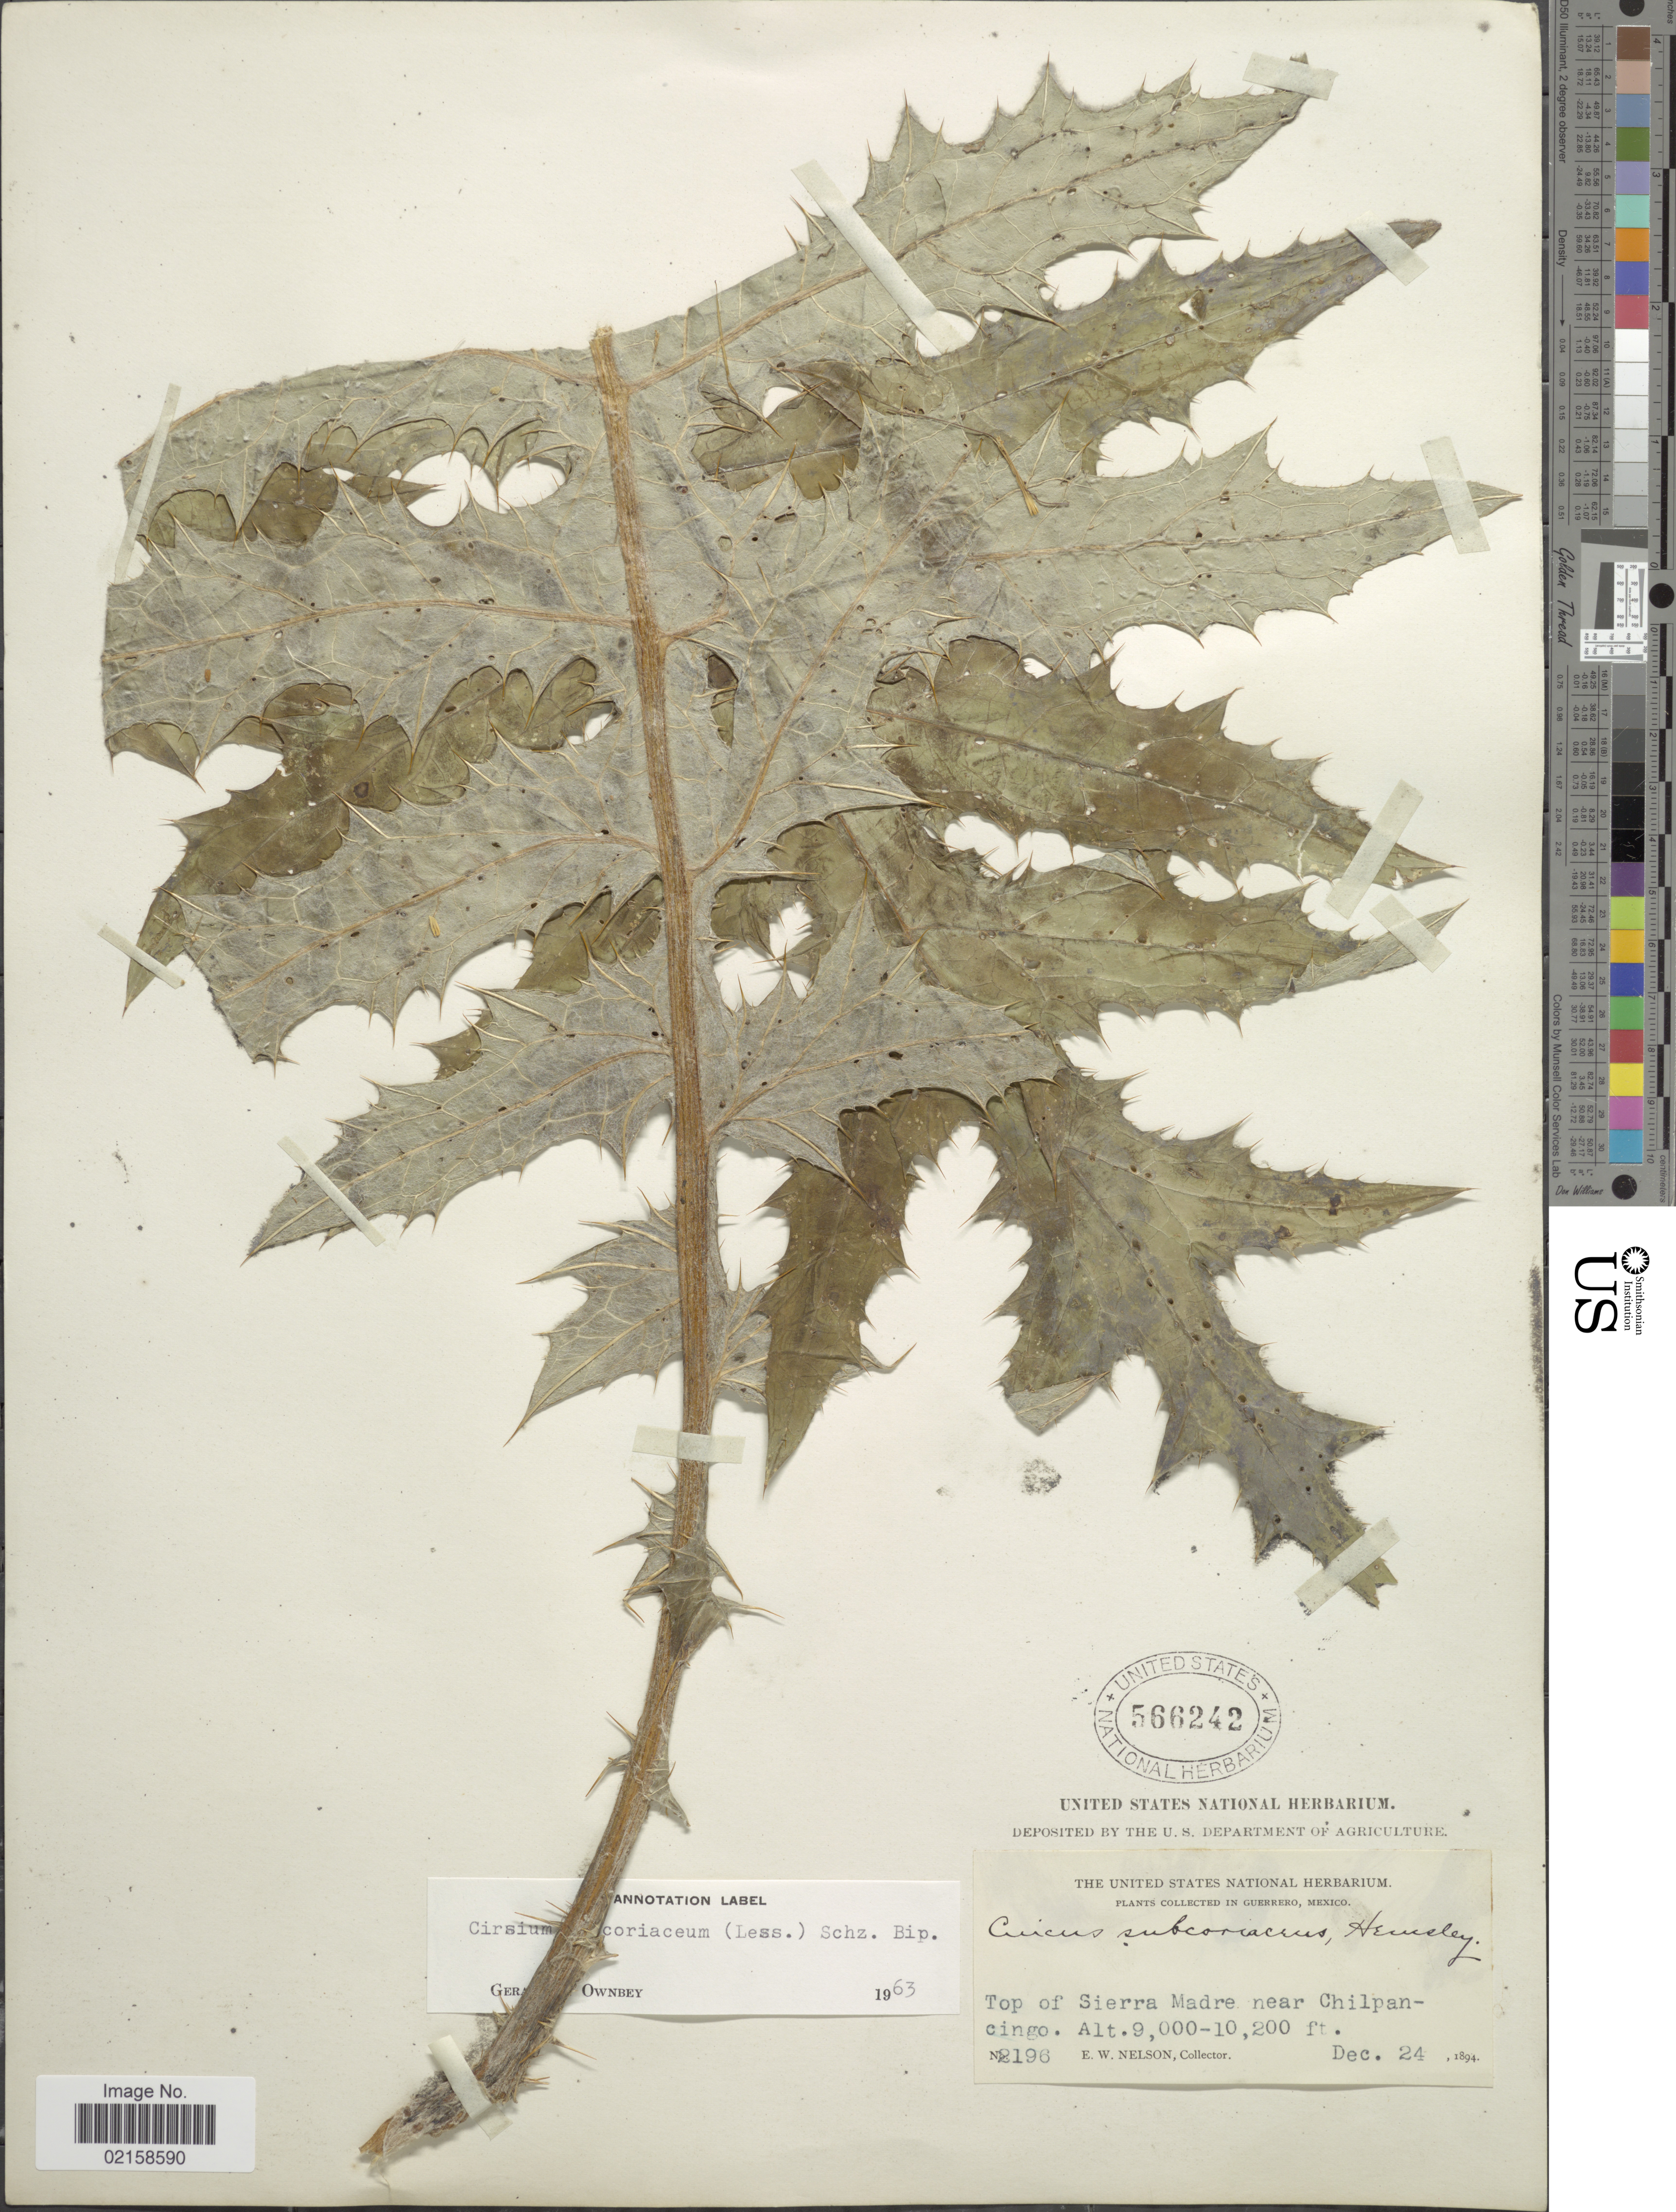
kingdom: Plantae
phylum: Tracheophyta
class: Magnoliopsida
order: Asterales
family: Asteraceae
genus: Cirsium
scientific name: Cirsium subcoriaceum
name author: (Less.) Sch. Bip.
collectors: E. W. Nelson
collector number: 2196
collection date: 1894-12-24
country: Mexico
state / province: Guerrero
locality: Top of Sierra Madre near Chilpancingo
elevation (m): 2743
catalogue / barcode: US 566242